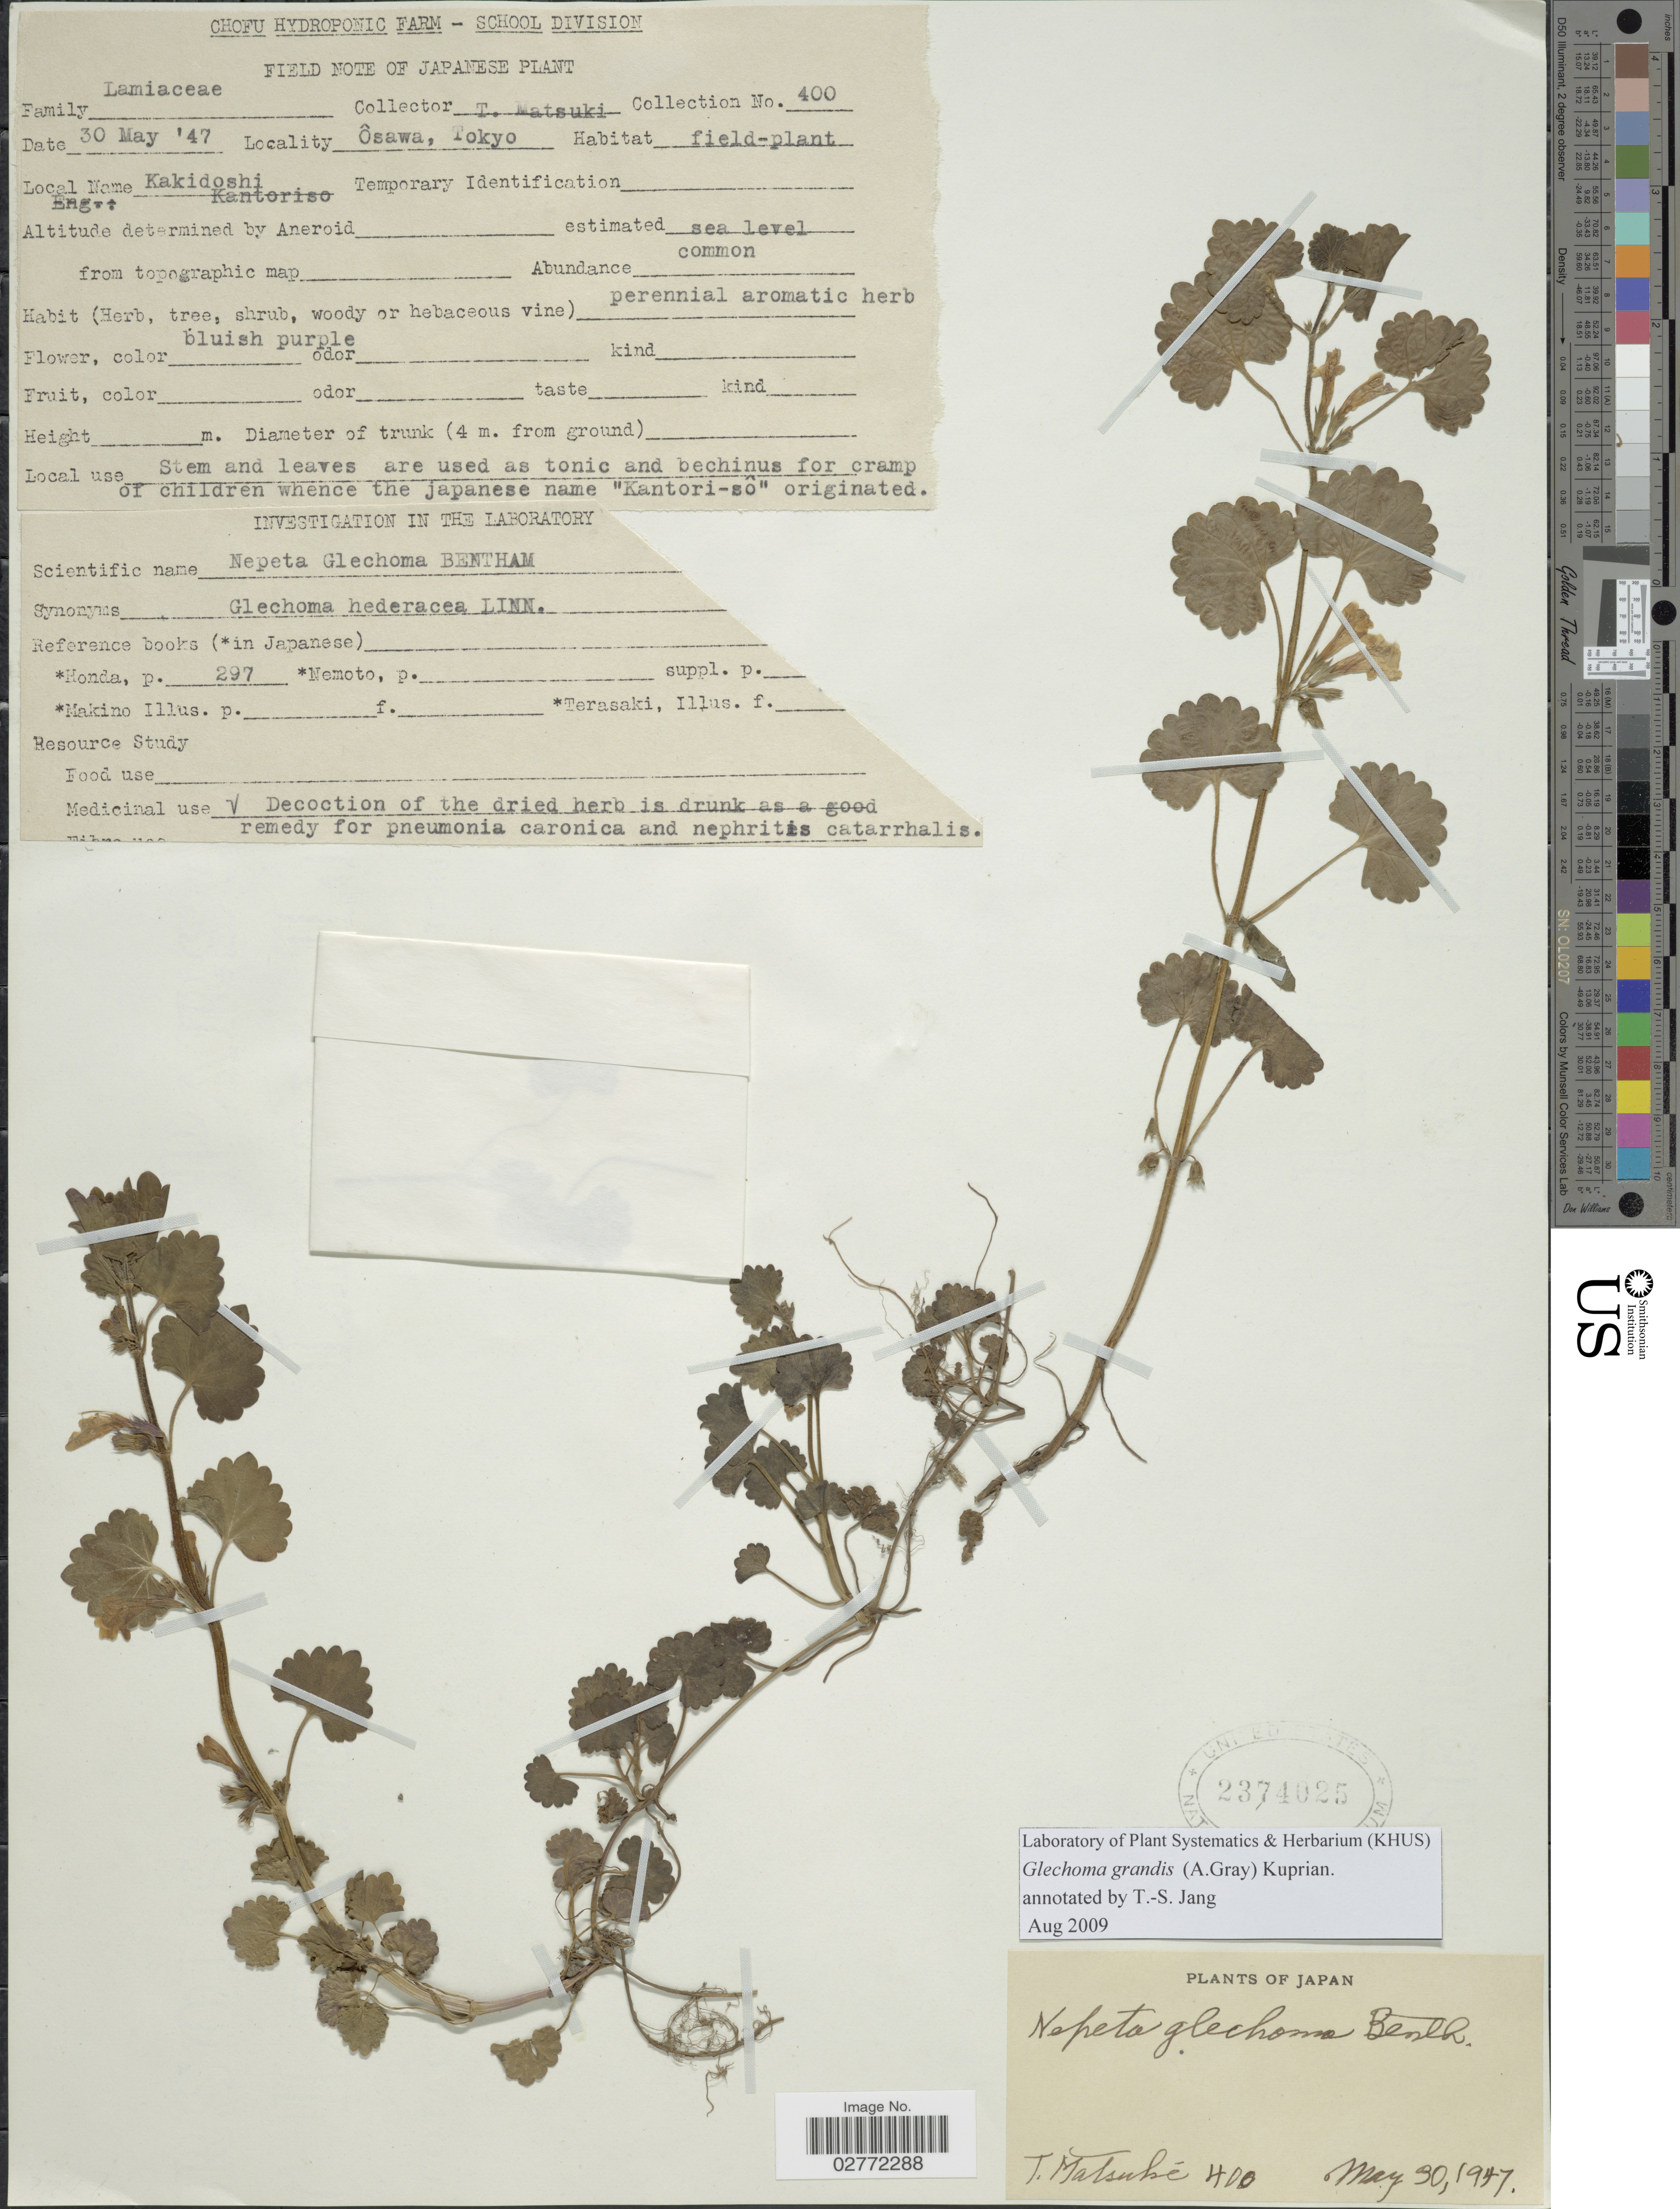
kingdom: Plantae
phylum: Tracheophyta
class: Magnoliopsida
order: Lamiales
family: Lamiaceae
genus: Glechoma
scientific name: Glechoma grandis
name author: (A. Gray) Kuprian.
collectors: T. Matsuki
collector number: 400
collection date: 1947-05-30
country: Japan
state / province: Tokyo, Federal City of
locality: Ôsawa.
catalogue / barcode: US 2374025